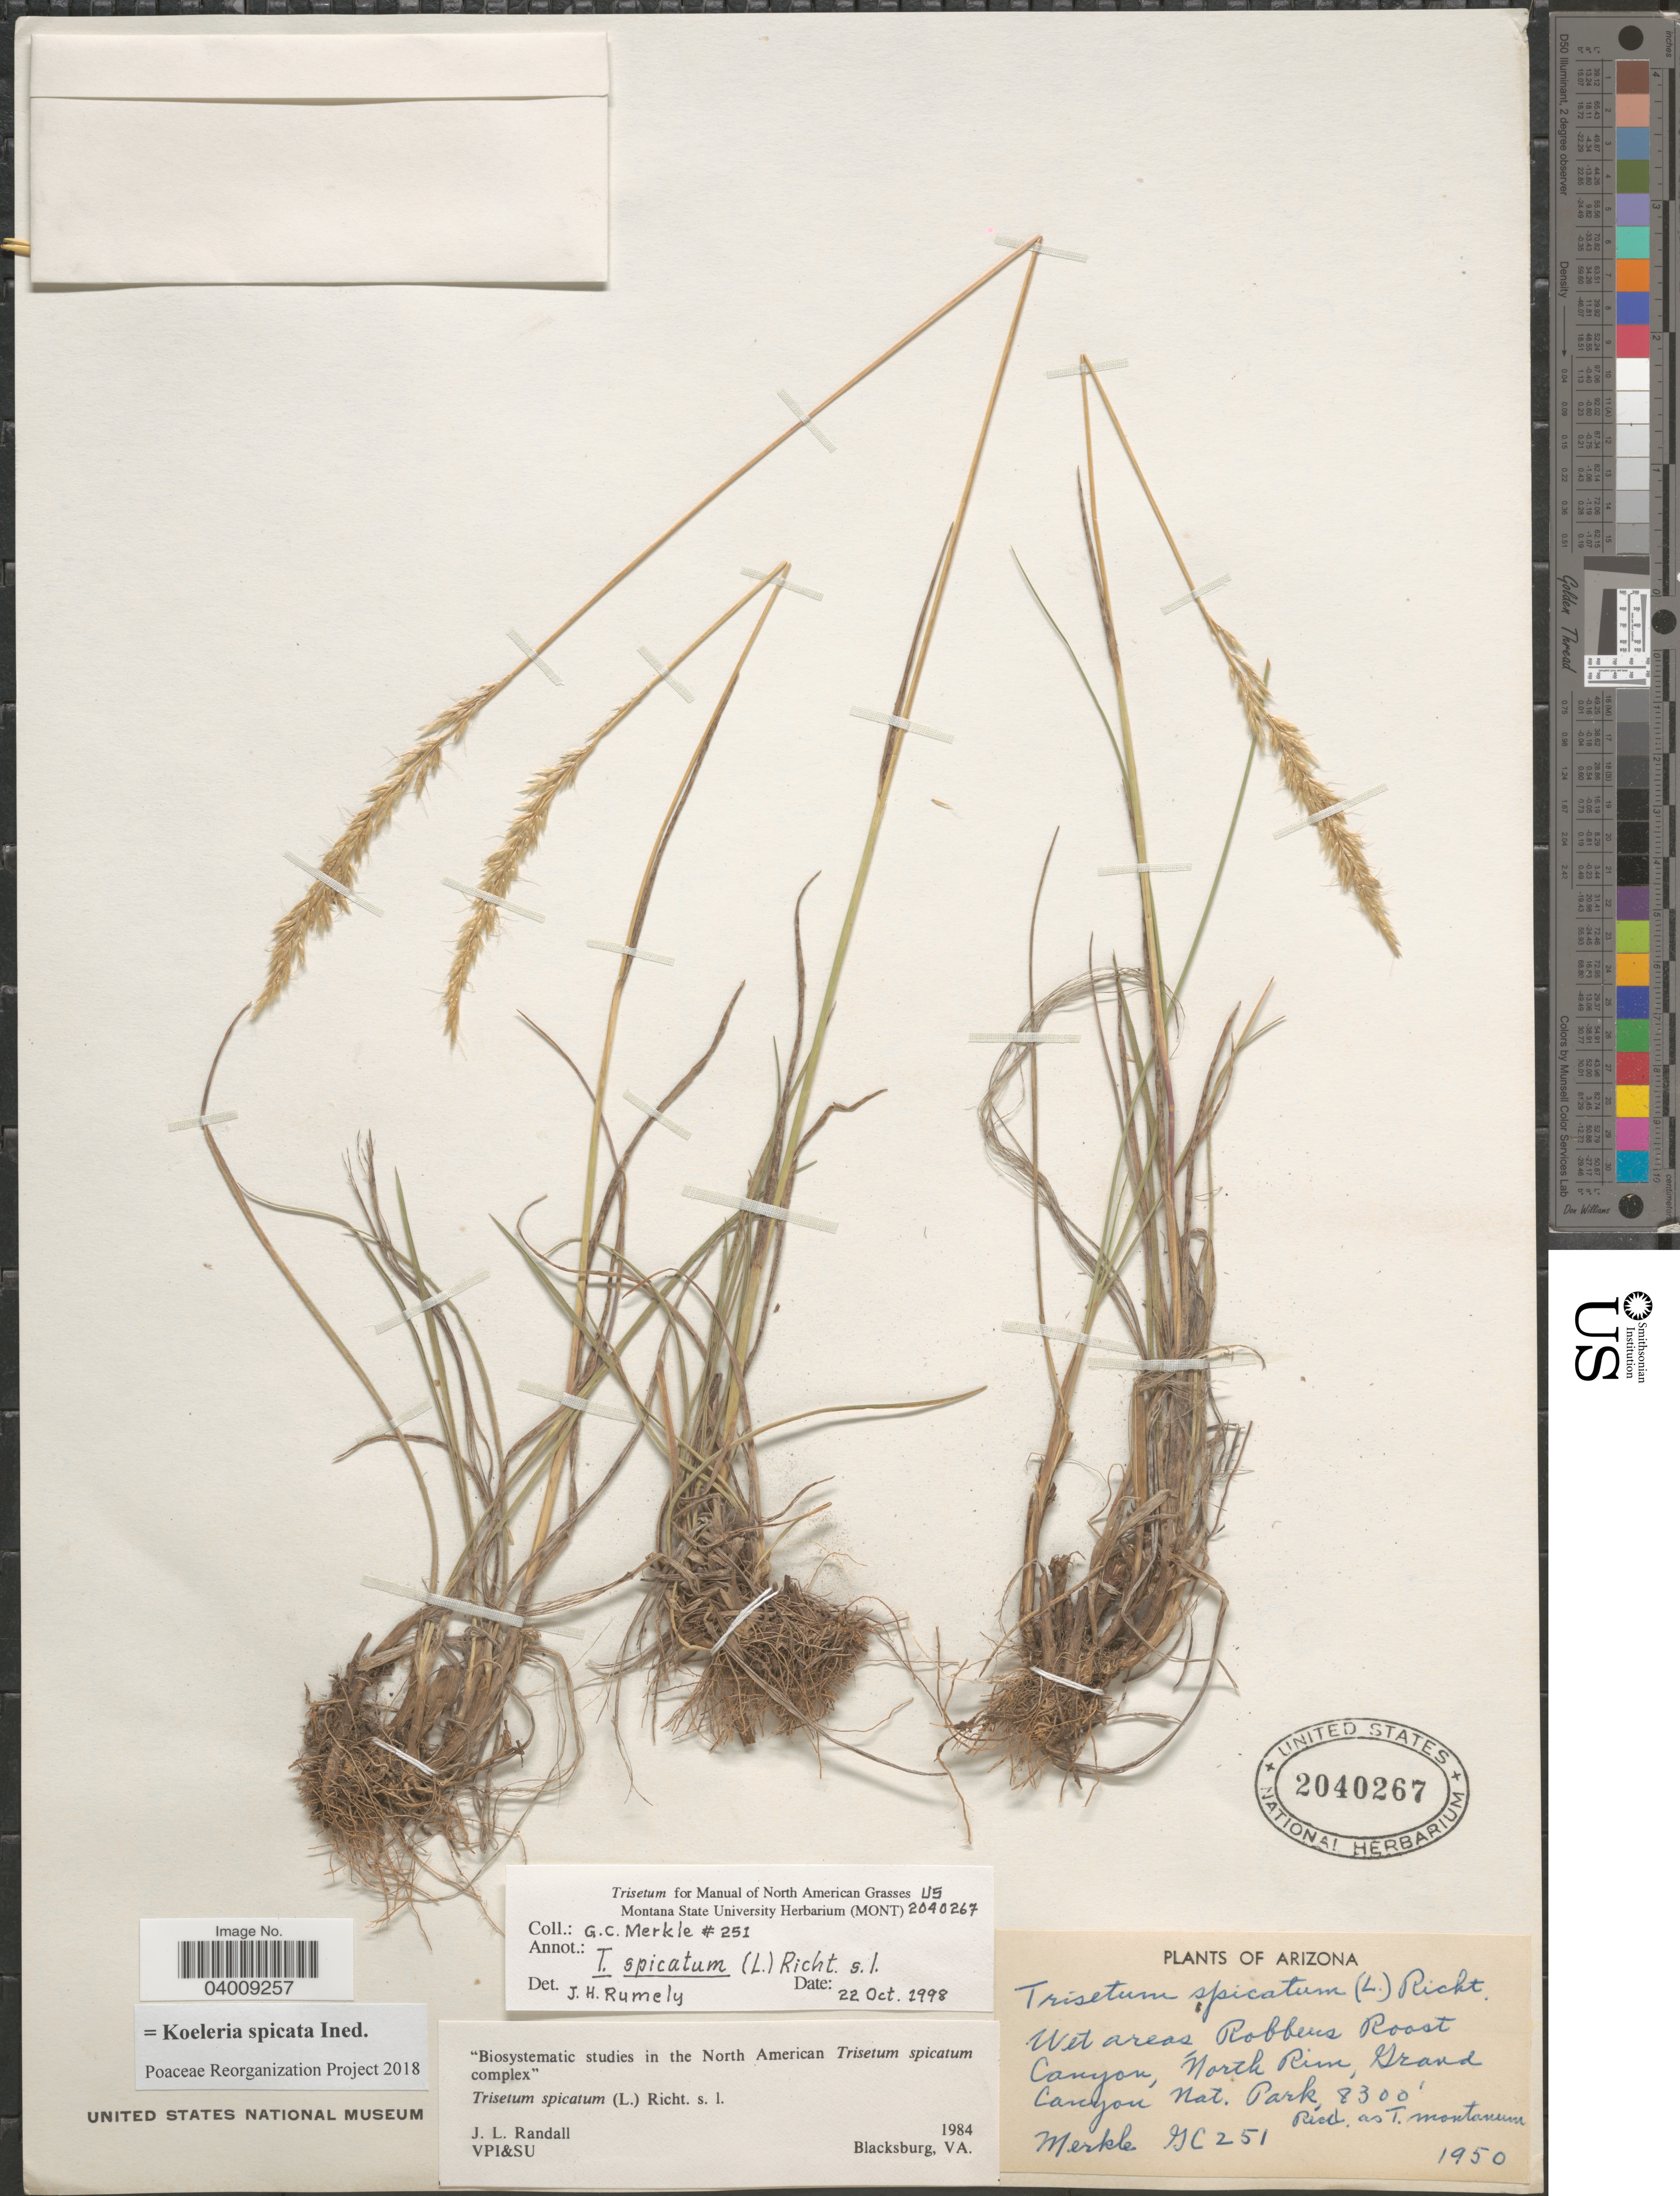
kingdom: Plantae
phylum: Tracheophyta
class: Liliopsida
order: Poales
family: Poaceae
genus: Koeleria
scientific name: Koeleria spicata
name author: (L.) Barberá et al.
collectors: Merkle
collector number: GC251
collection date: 1950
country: United States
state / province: Arizona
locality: Wet areas Robbens Roost Canyon, North Rim, Grand Canyon Nat. Park.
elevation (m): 2530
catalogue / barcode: US 2040267